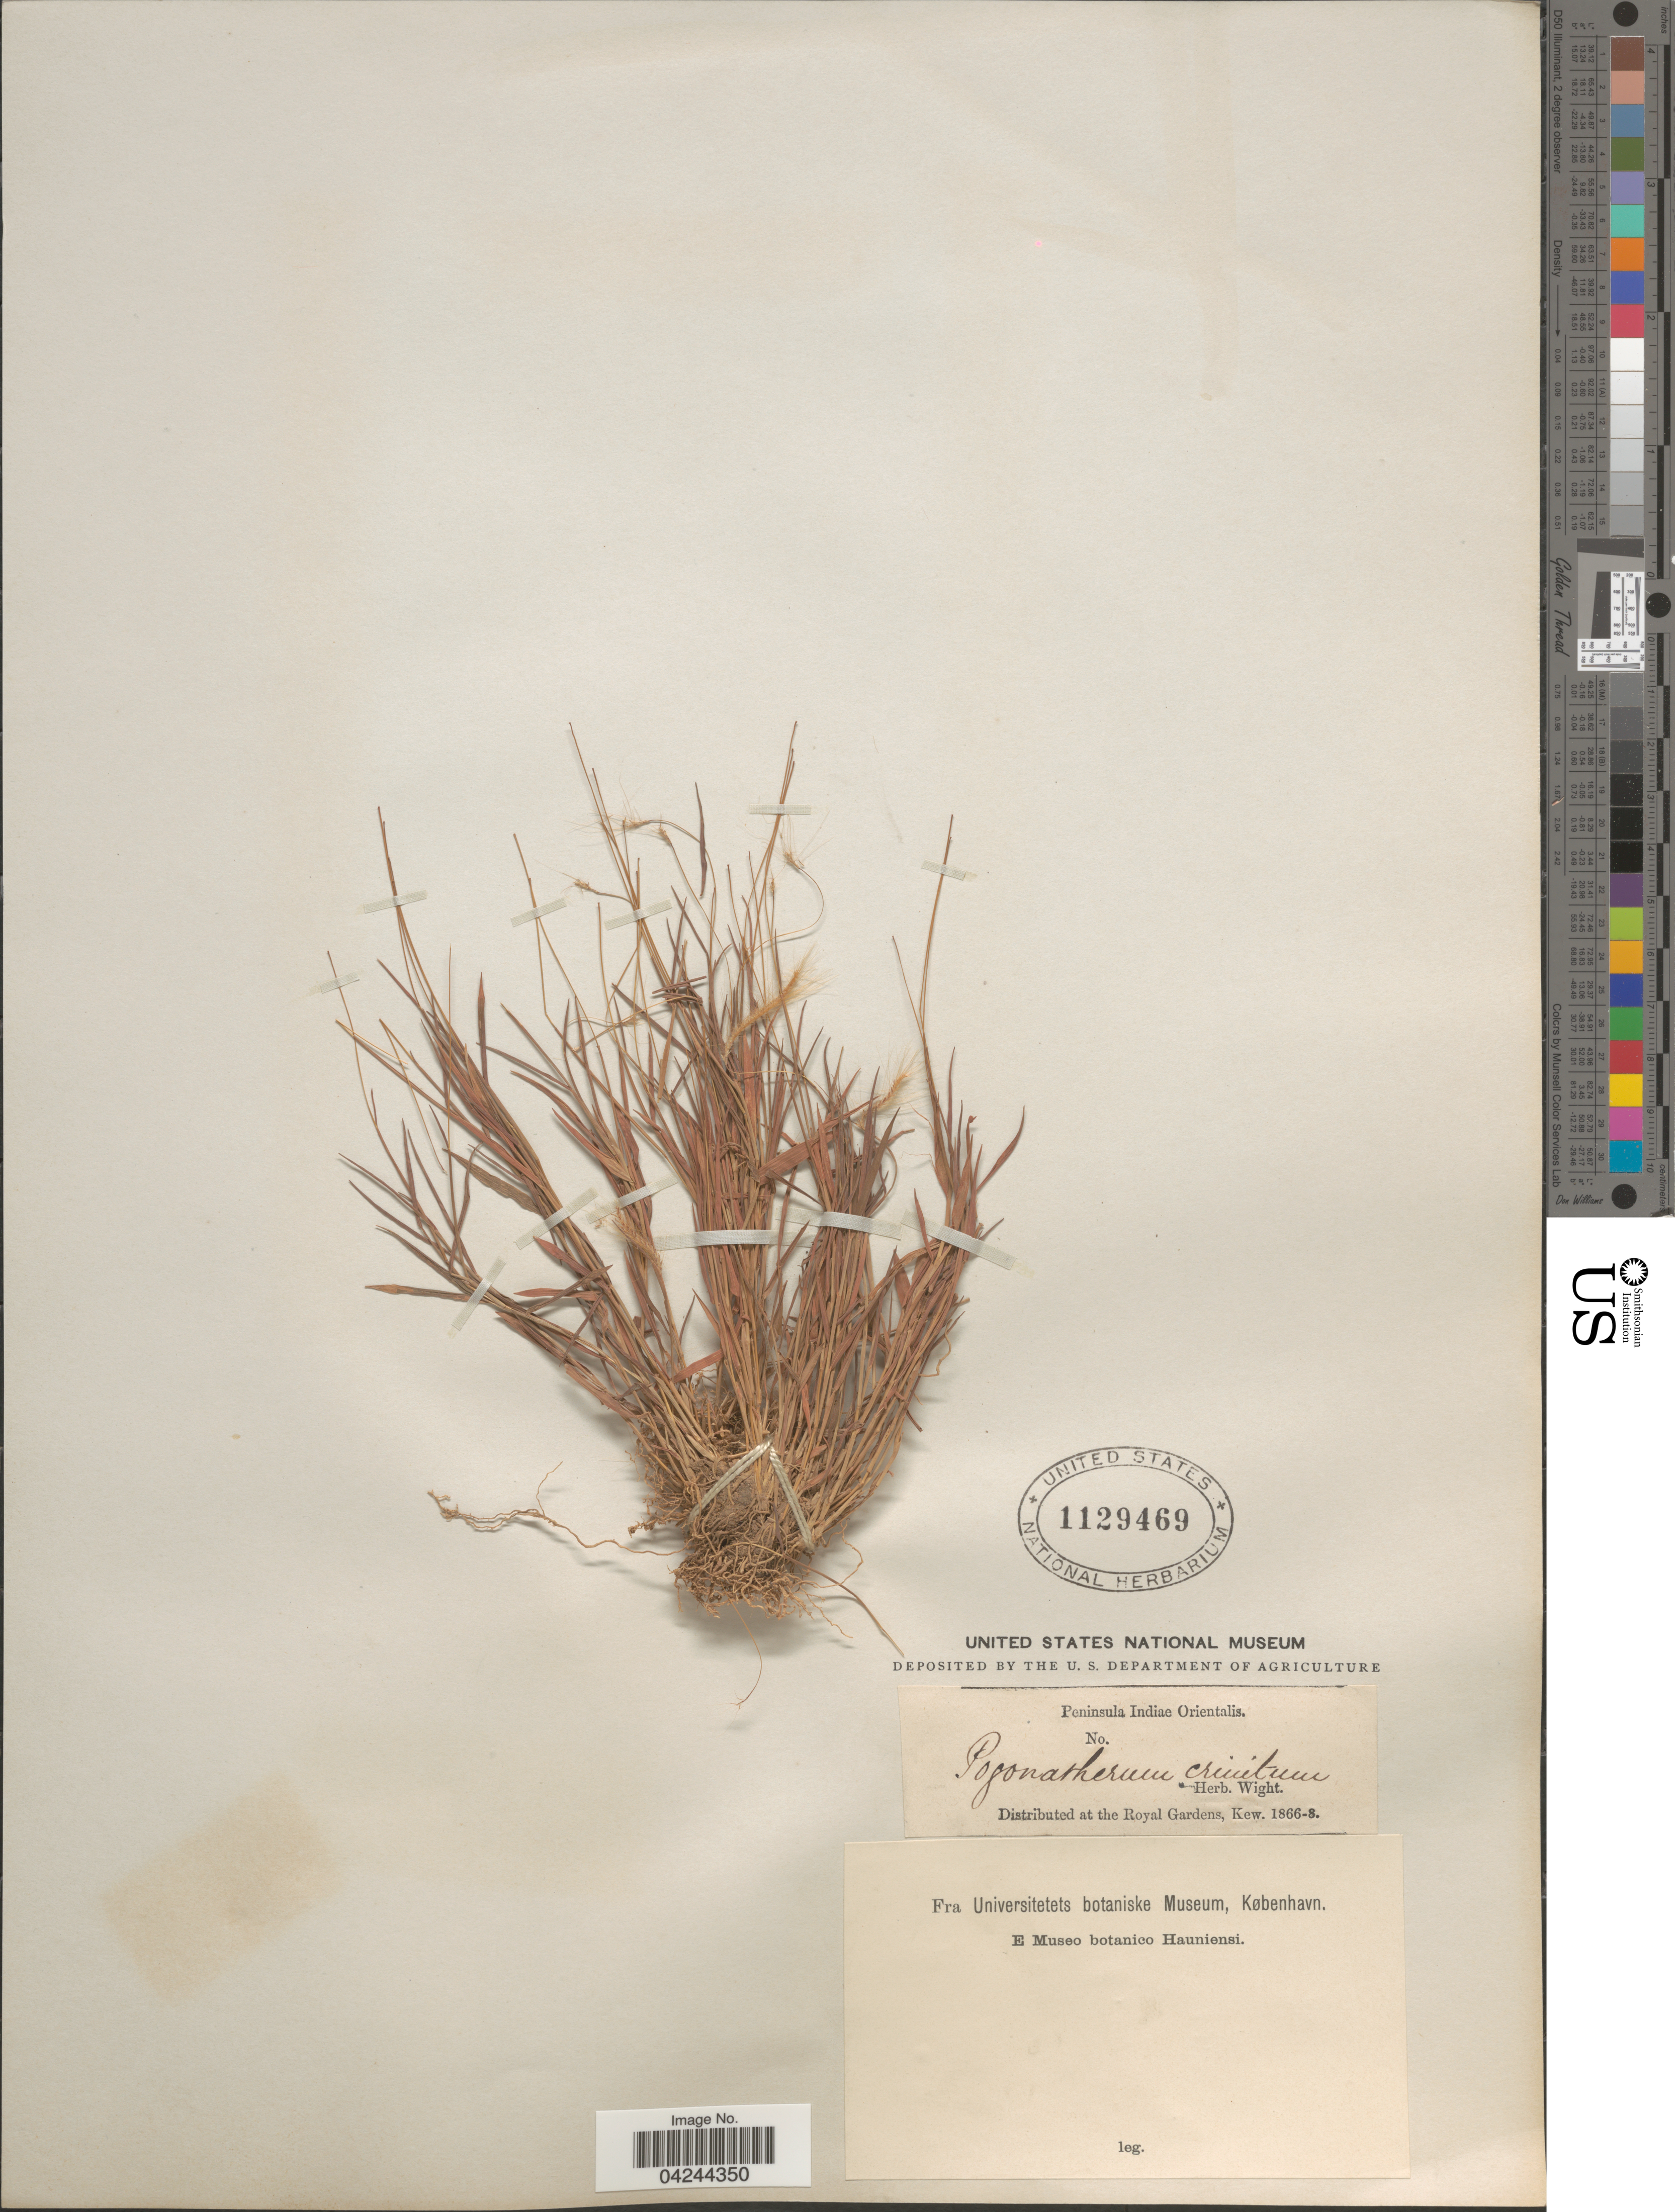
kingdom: Plantae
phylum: Tracheophyta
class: Liliopsida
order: Poales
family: Poaceae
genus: Pogonatherum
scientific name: Pogonatherum crinitum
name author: (Thunb.) Kunth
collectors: ex Herb. Wight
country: India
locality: Peninsula Indiae Orientalis.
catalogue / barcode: US 1129469